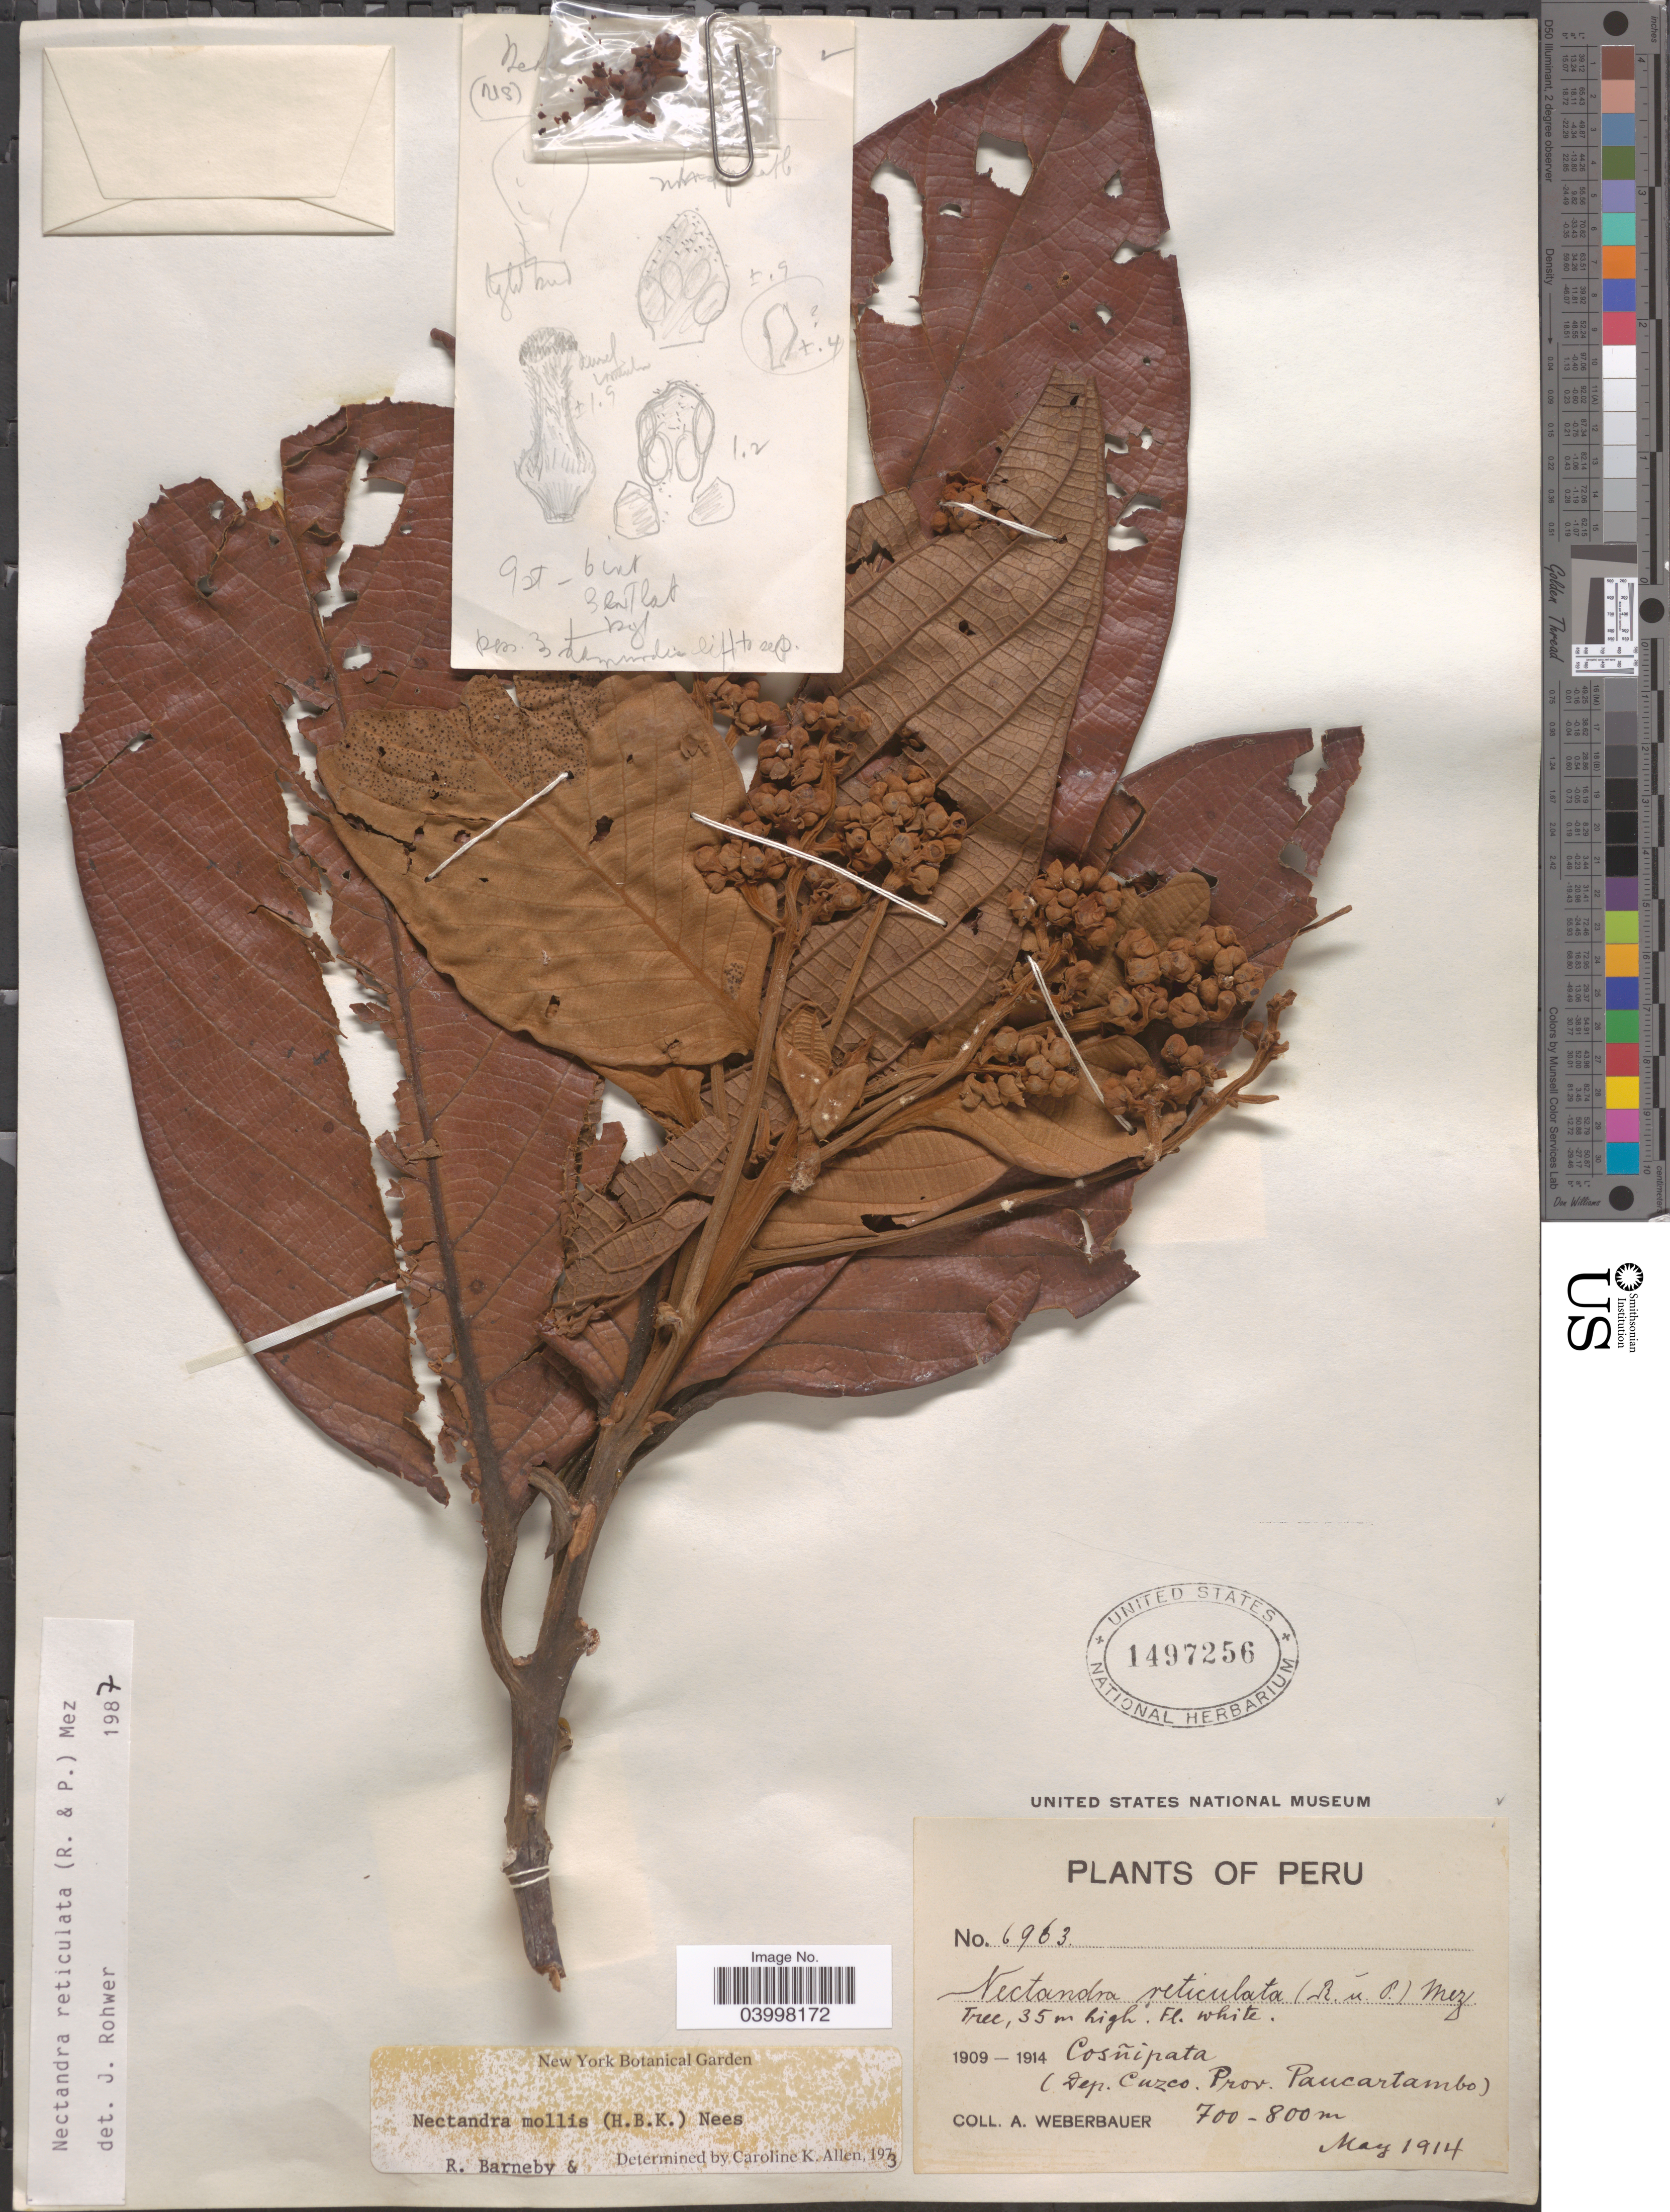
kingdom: Plantae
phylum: Tracheophyta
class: Magnoliopsida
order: Laurales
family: Lauraceae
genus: Nectandra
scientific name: Nectandra reticulata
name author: (Ruiz & Pav.) Mez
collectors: A. Weberbauer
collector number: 6963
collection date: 1914-05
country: Peru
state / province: Cusco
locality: Cosñipata. (Dep. Cuzco. Prov. Paucartambo).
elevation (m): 700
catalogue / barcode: US 1497256